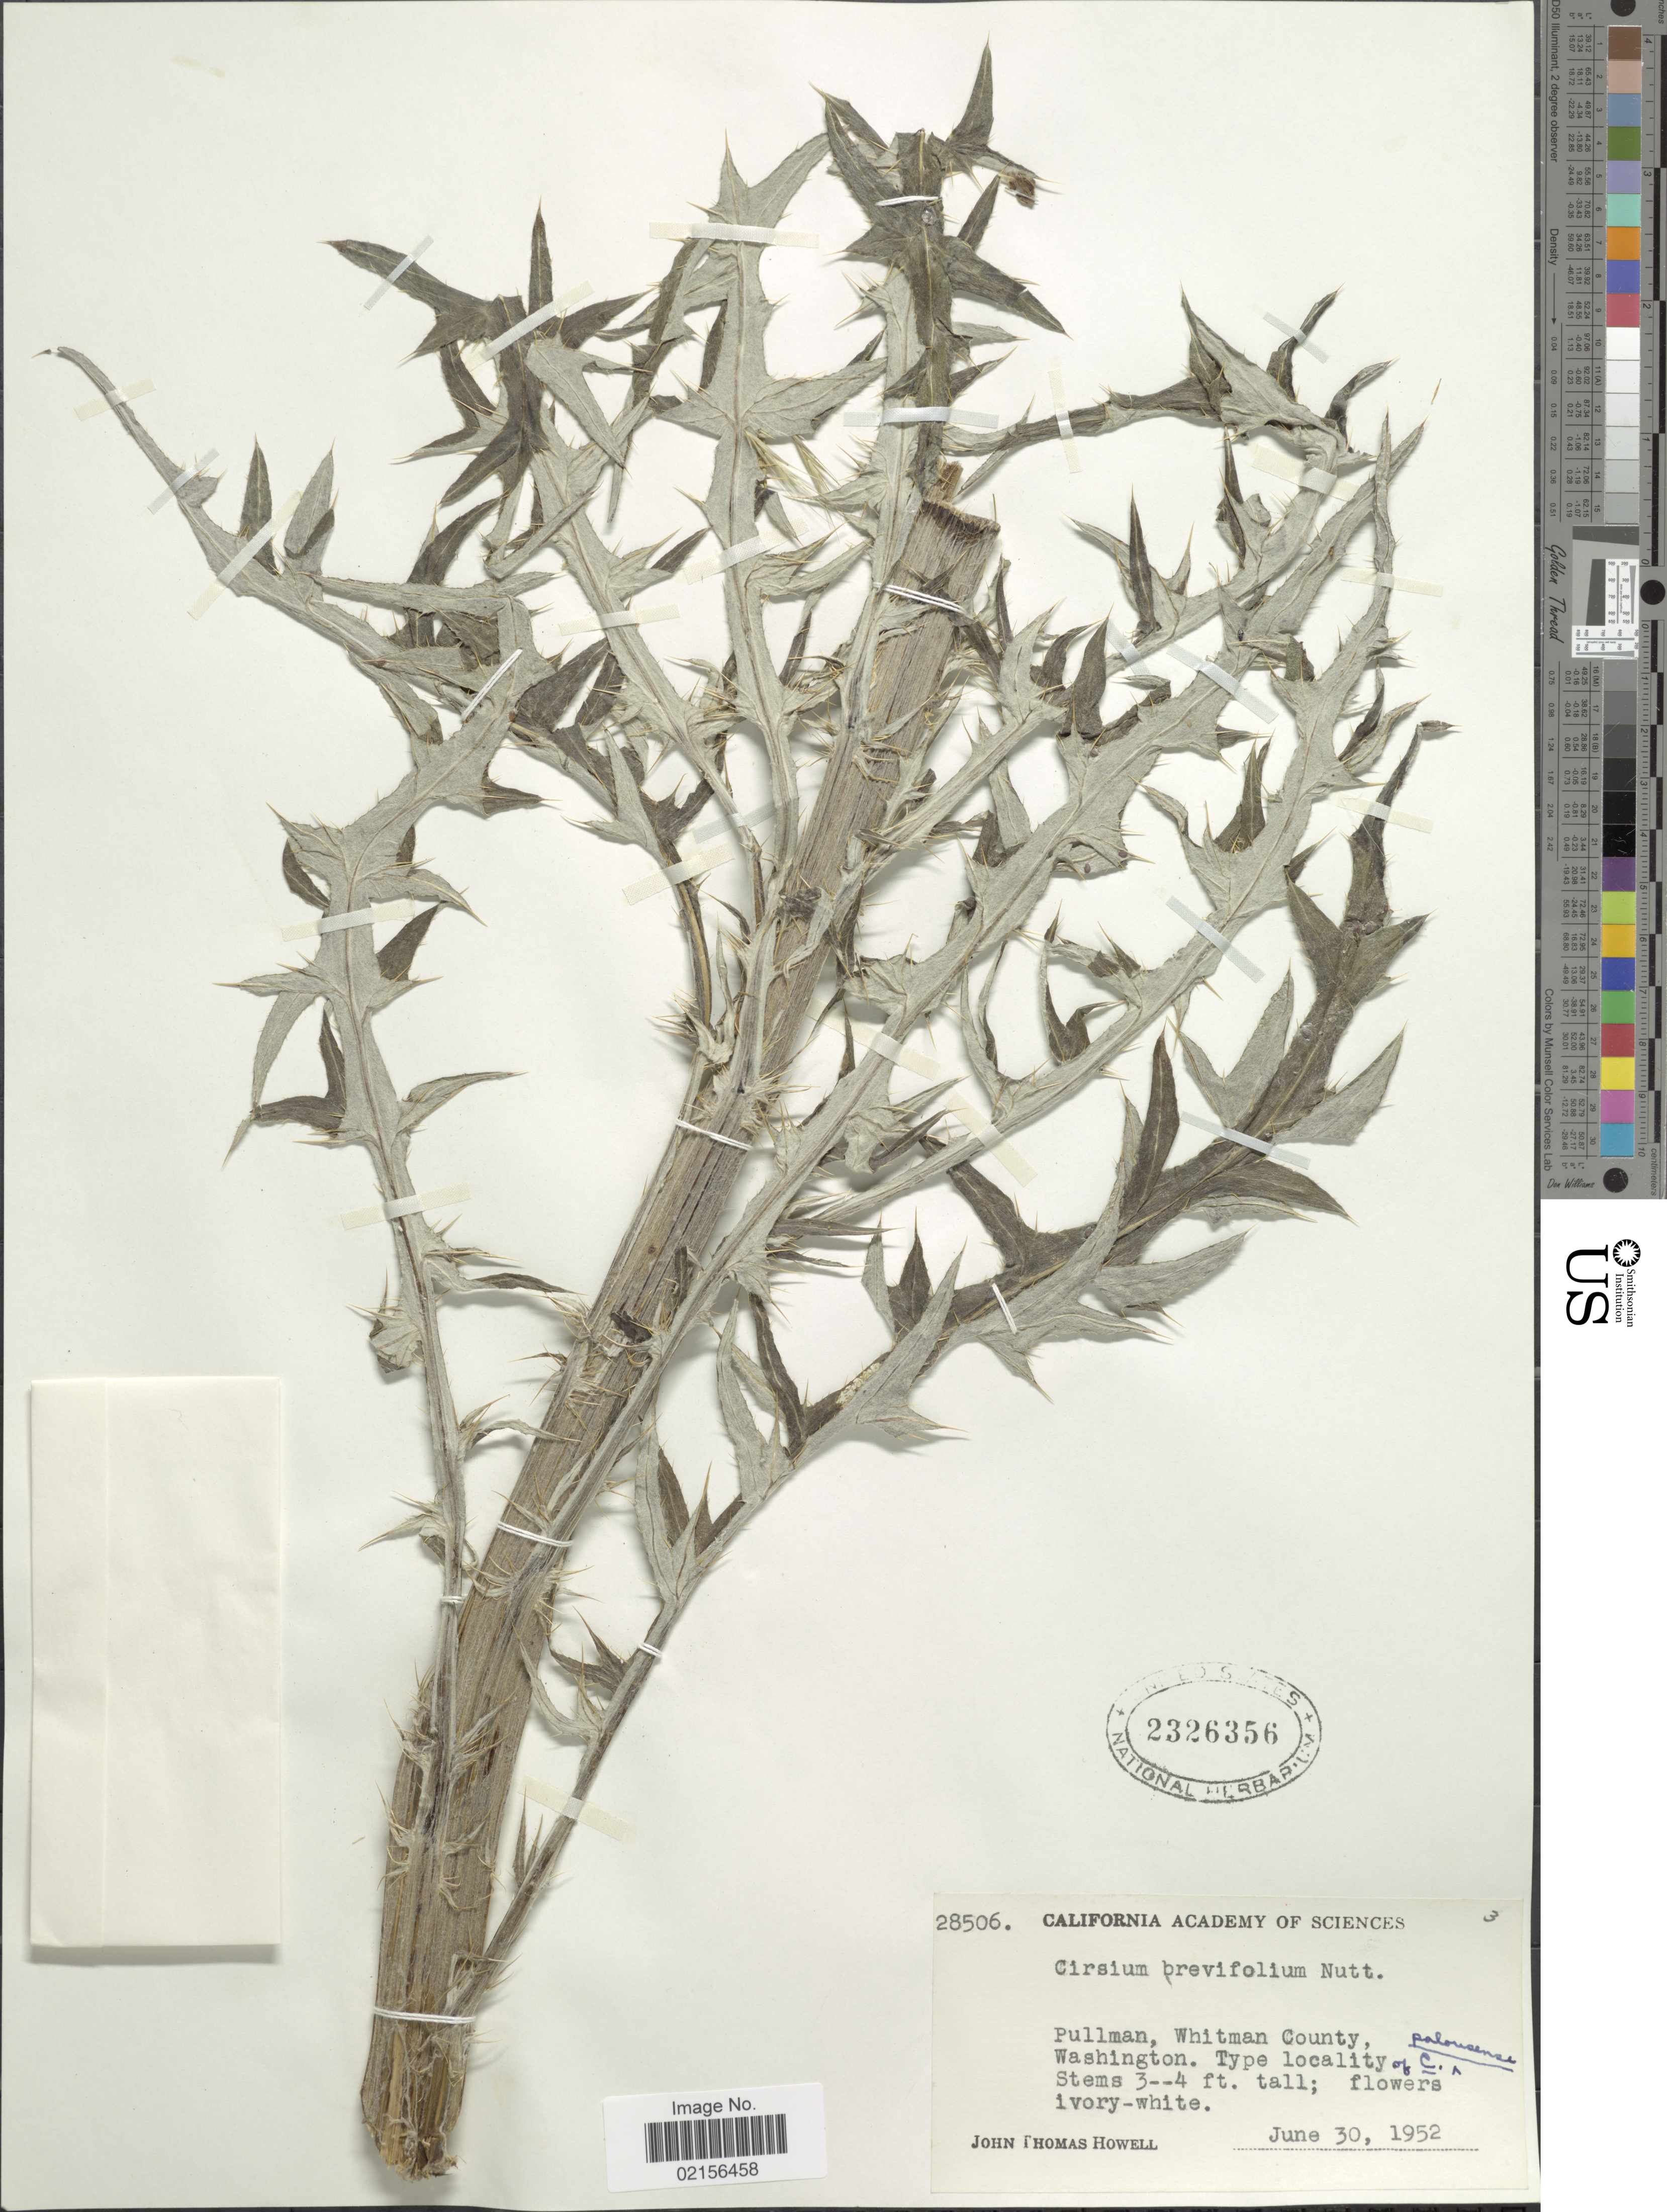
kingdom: Plantae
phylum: Tracheophyta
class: Magnoliopsida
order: Asterales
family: Asteraceae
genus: Cirsium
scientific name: Cirsium brevifolium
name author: Nutt.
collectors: J. T. Howell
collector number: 28506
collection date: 1952-06-30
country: United States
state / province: Washington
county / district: Whitman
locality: Pullman, Whitman County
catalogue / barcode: US 2326356